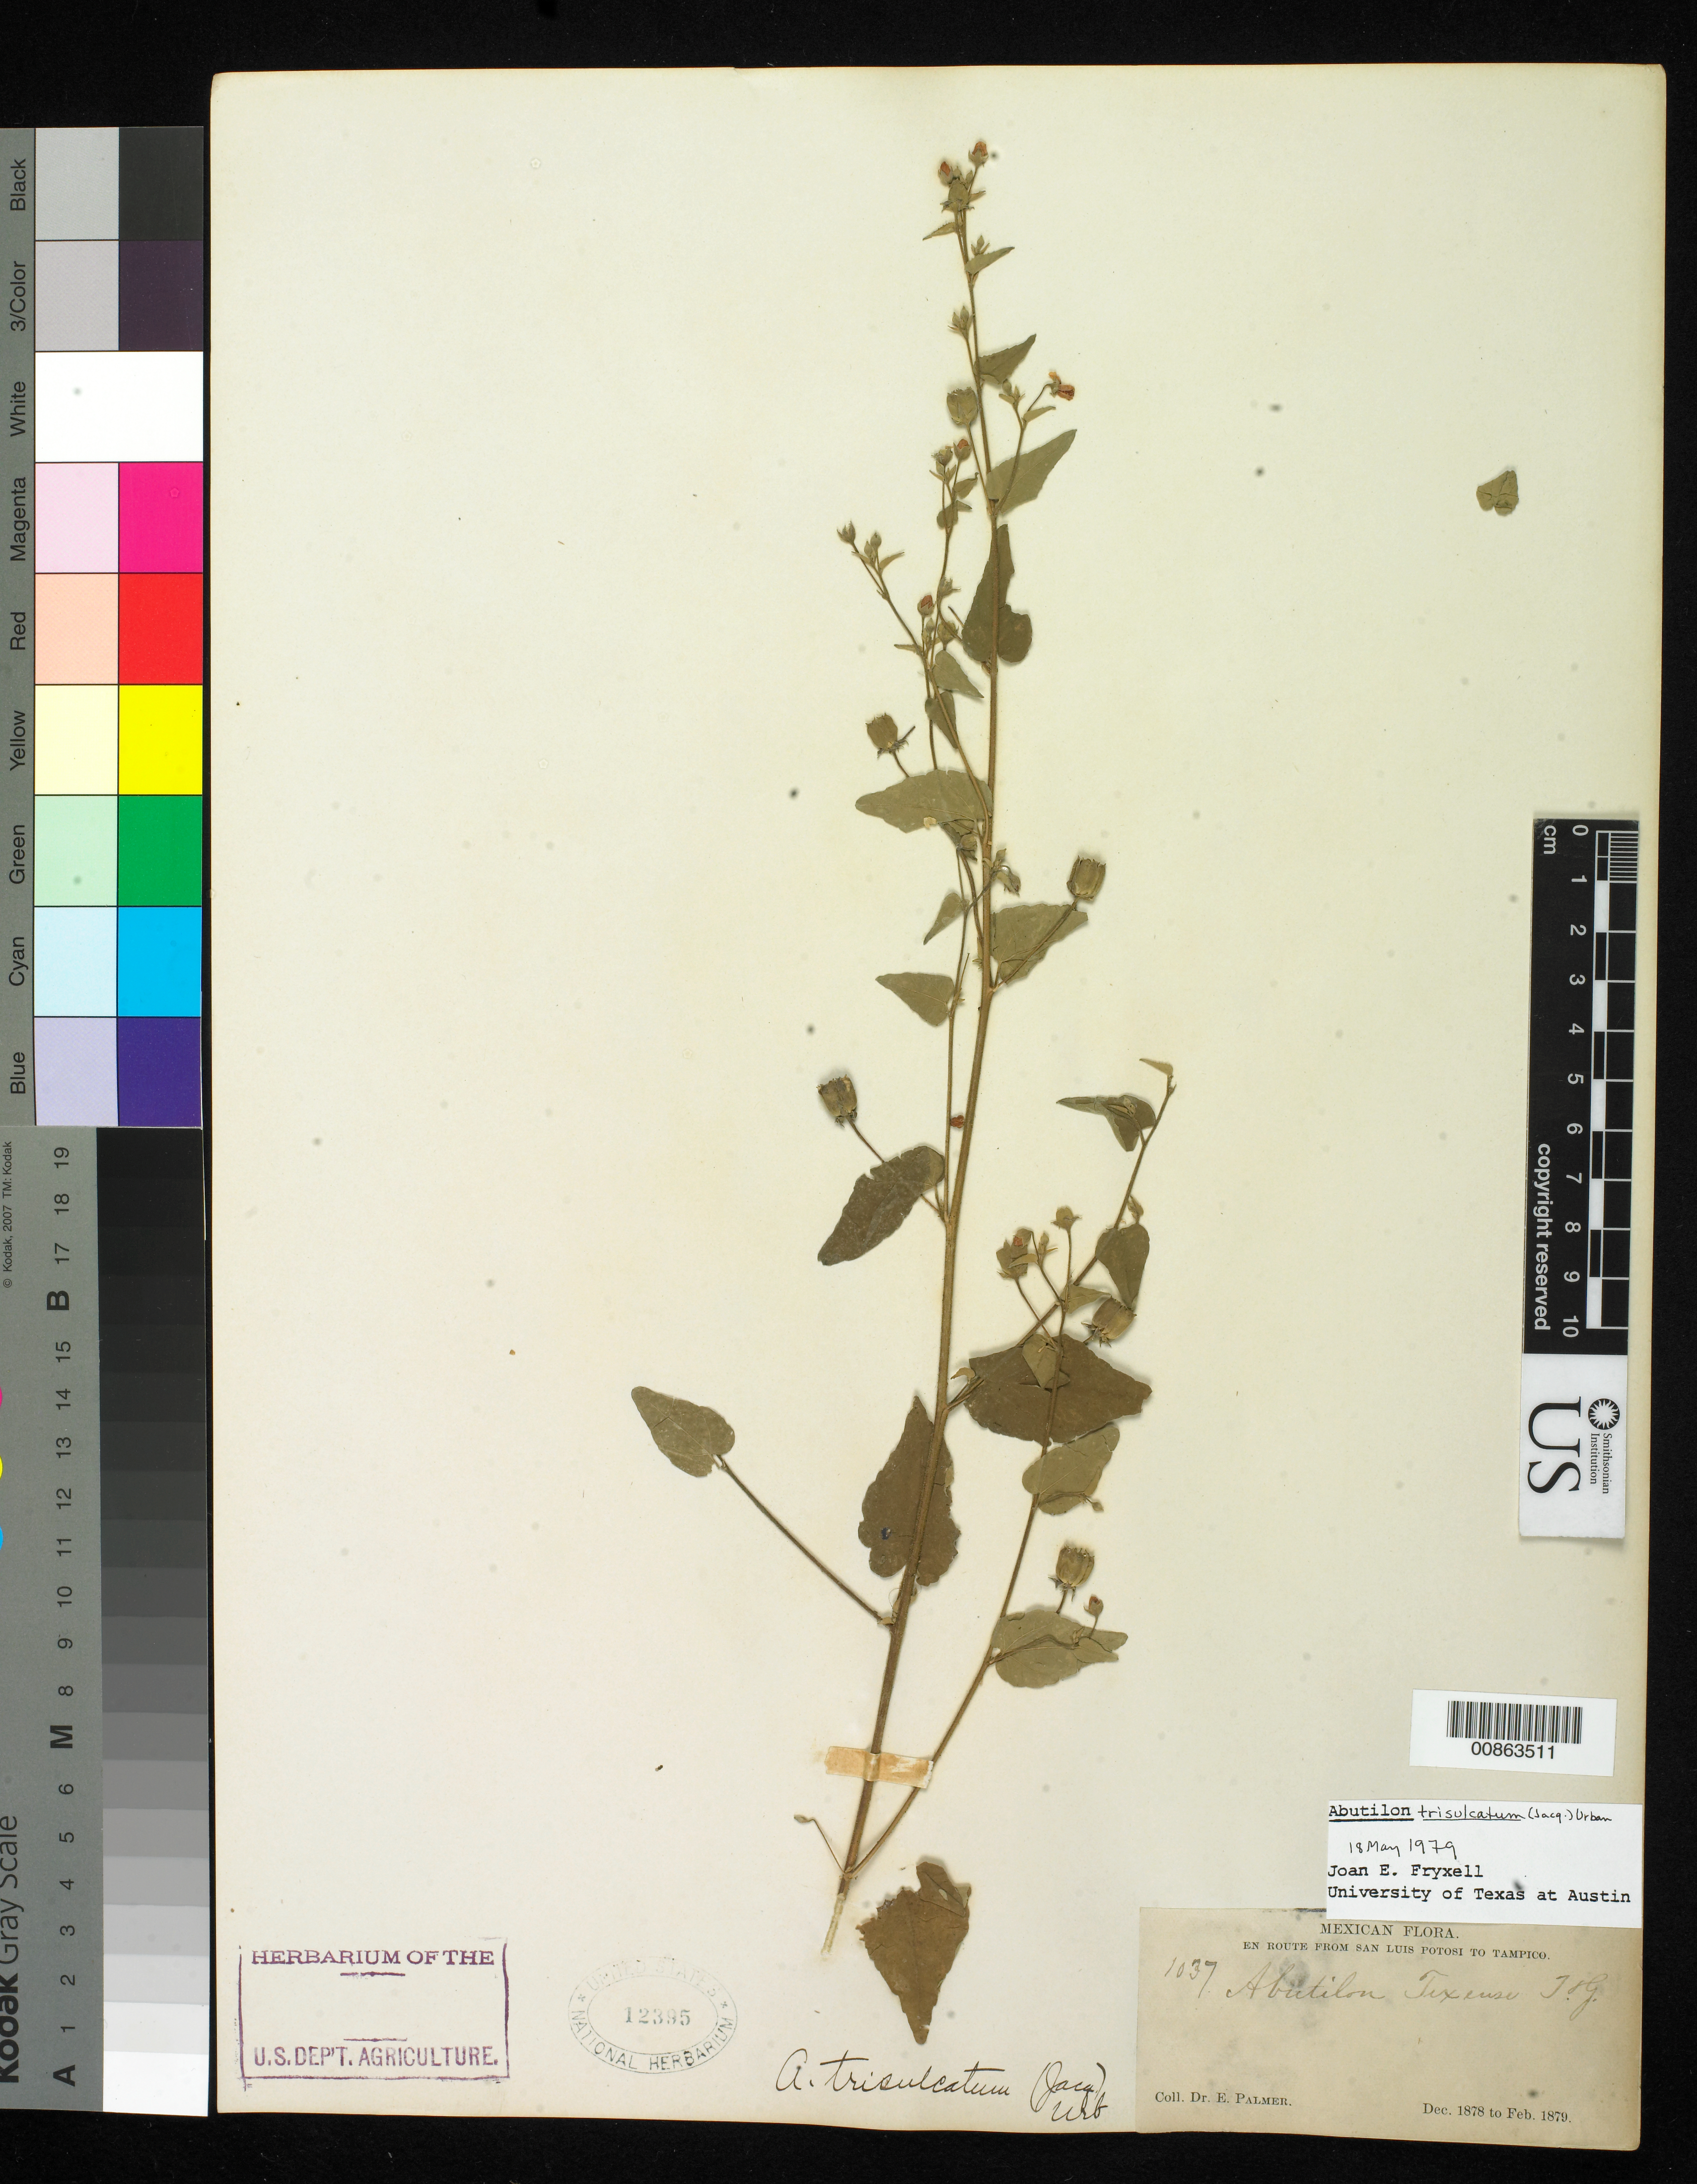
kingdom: Plantae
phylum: Tracheophyta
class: Magnoliopsida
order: Malvales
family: Malvaceae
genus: Abutilon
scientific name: Abutilon trisulcatum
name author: (Jacq.) Urb.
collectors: E. Palmer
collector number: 1037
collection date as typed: Dec 1878 to -- Feb 1879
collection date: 1878-12/1879-02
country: Mexico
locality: En route from San Luis Potosí to Tampico, Tamaulipas.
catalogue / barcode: US 12395